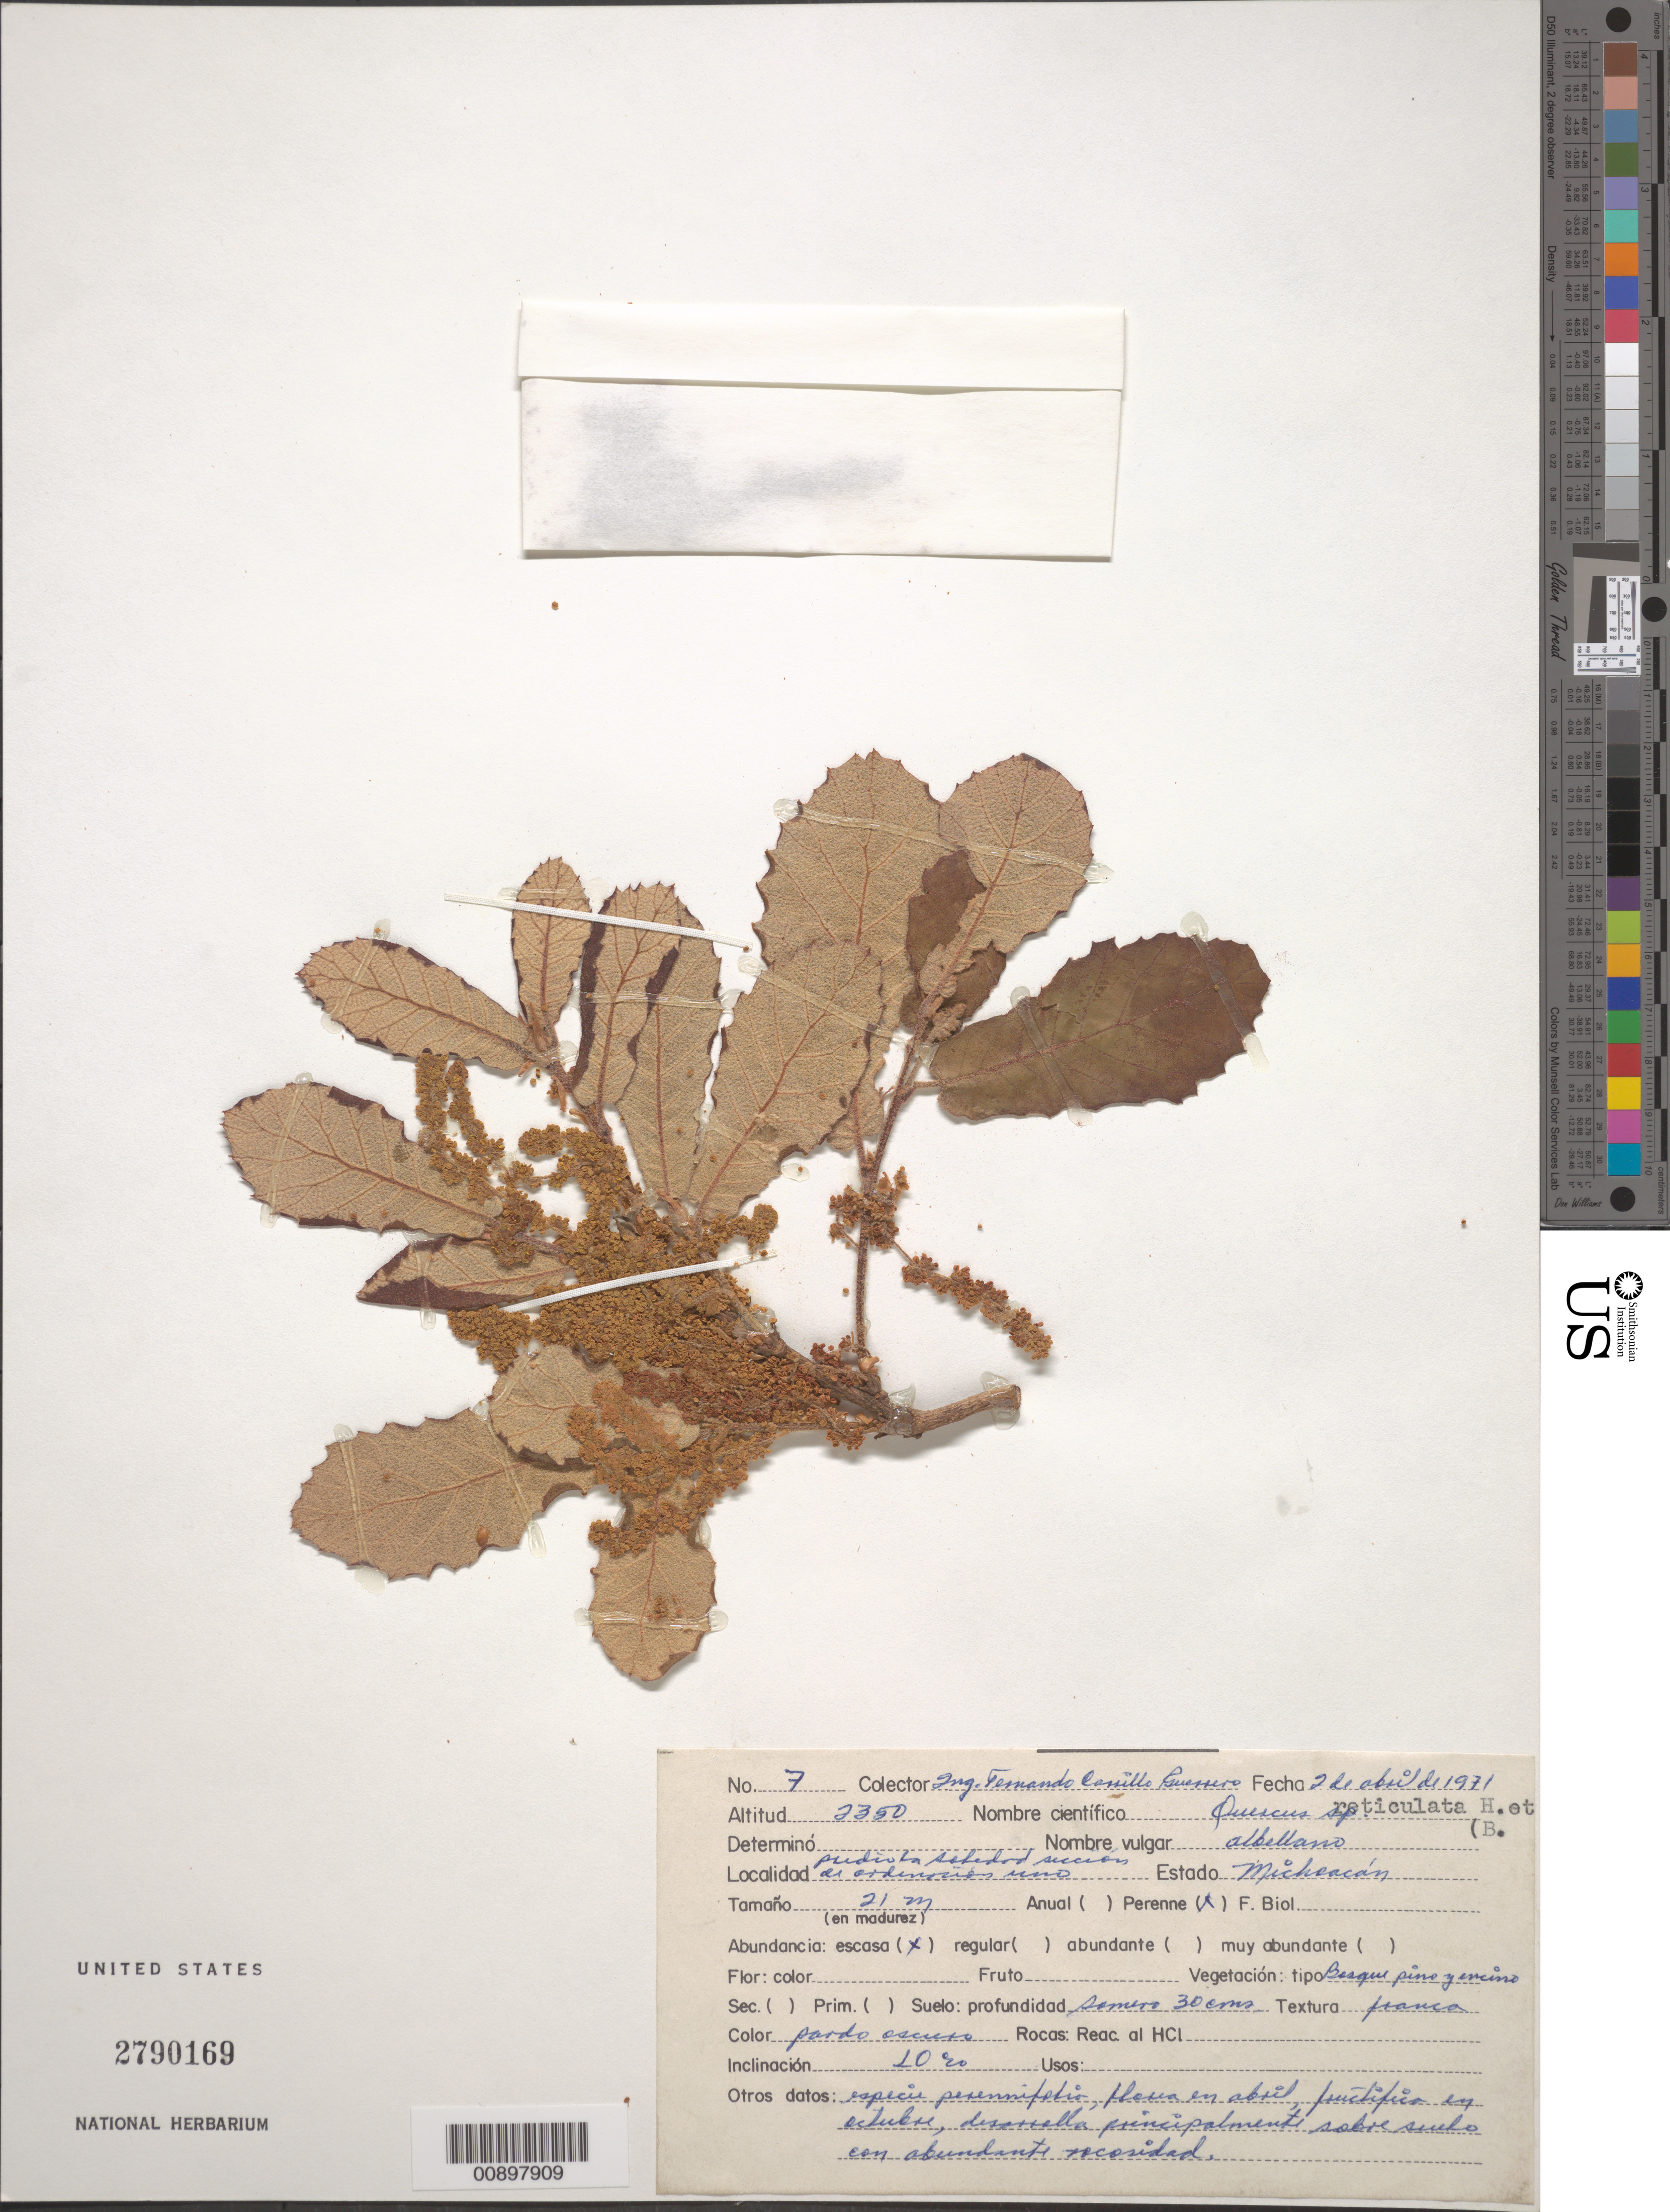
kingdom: Plantae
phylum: Tracheophyta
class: Magnoliopsida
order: Fagales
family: Fagaceae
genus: Quercus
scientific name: Quercus reticulata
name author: Humb. & Bonpl.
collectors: Carrillo Guerrero, F.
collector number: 7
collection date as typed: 02 Apr 1971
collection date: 1971-04-02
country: Mexico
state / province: Michoacán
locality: Predio la Soledad, sección de ordenación uno. Estado Michoacán.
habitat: Bosque pino y encino. Suelo profundidad somero 30 cm., textura franca, color pardo oscuro, inclinación 10%.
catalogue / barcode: US 2790169